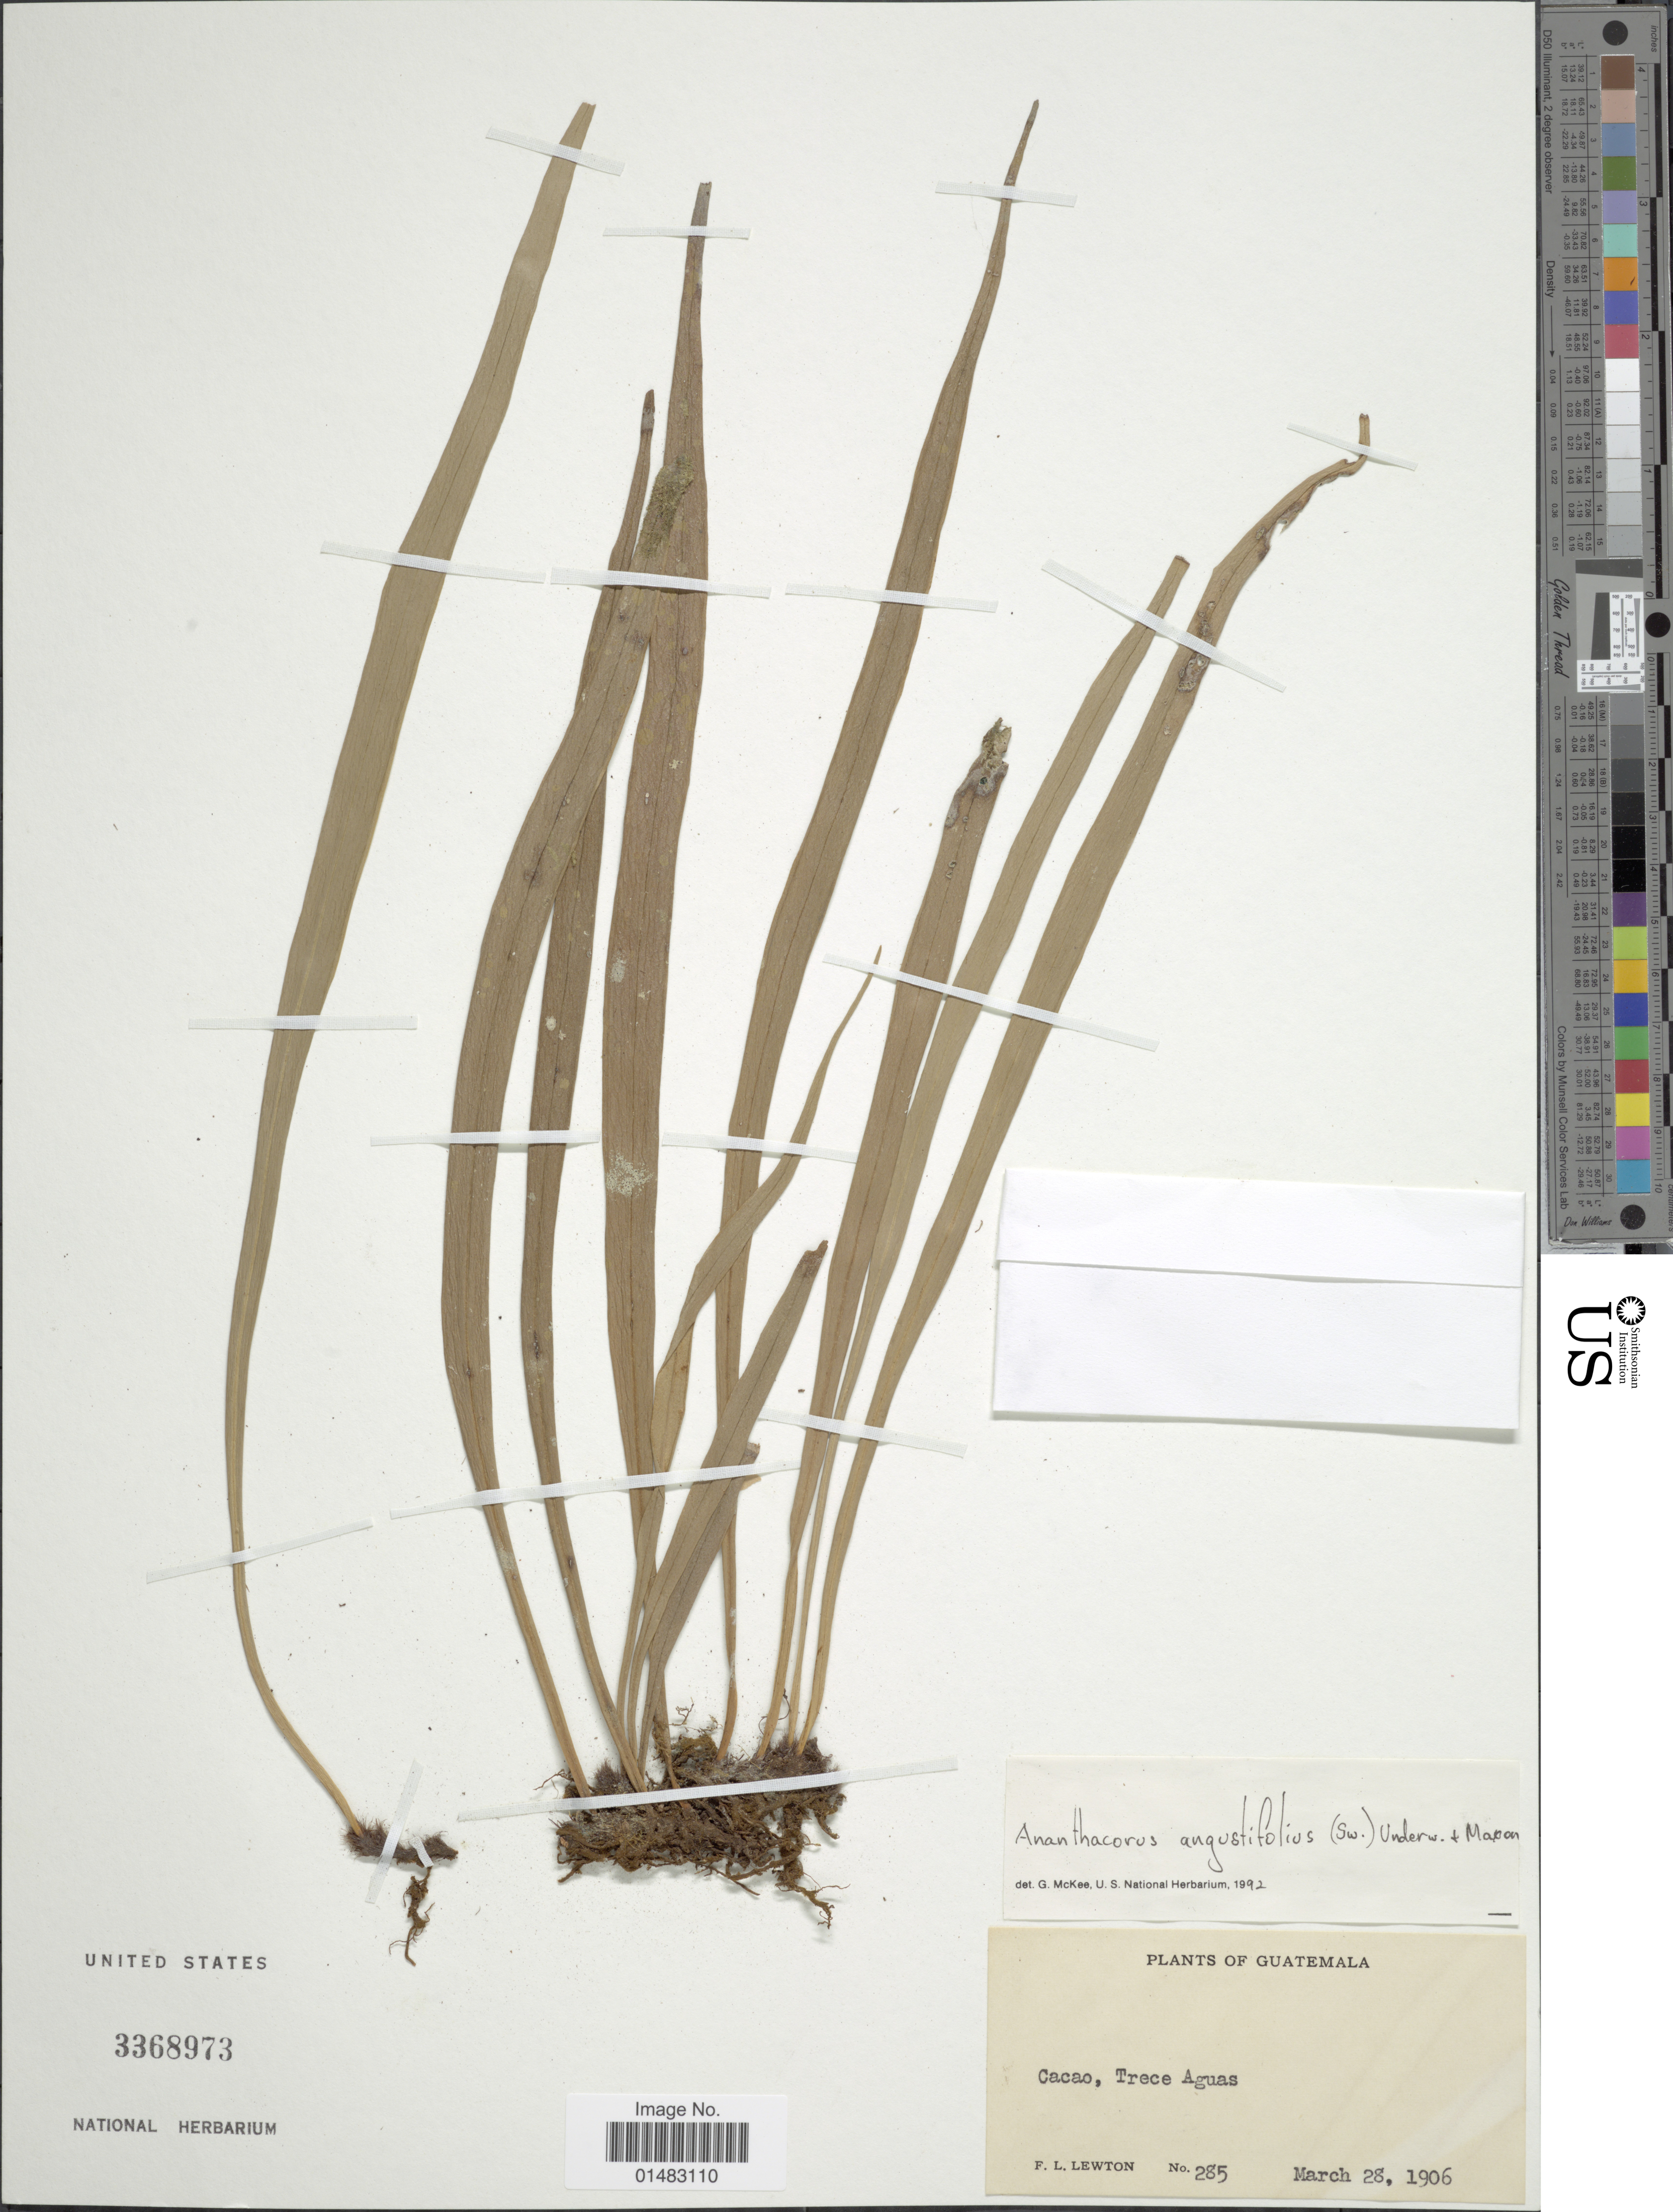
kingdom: Plantae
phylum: Tracheophyta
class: Polypodiopsida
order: Polypodiales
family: Pteridaceae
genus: Ananthacorus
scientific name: Ananthacorus angustifolius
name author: (Sw.) Underw. & Maxon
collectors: F. L. Lewton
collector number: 285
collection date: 1906-03-28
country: Guatemala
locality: Cacao, Trece Aguas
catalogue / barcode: US 3368973